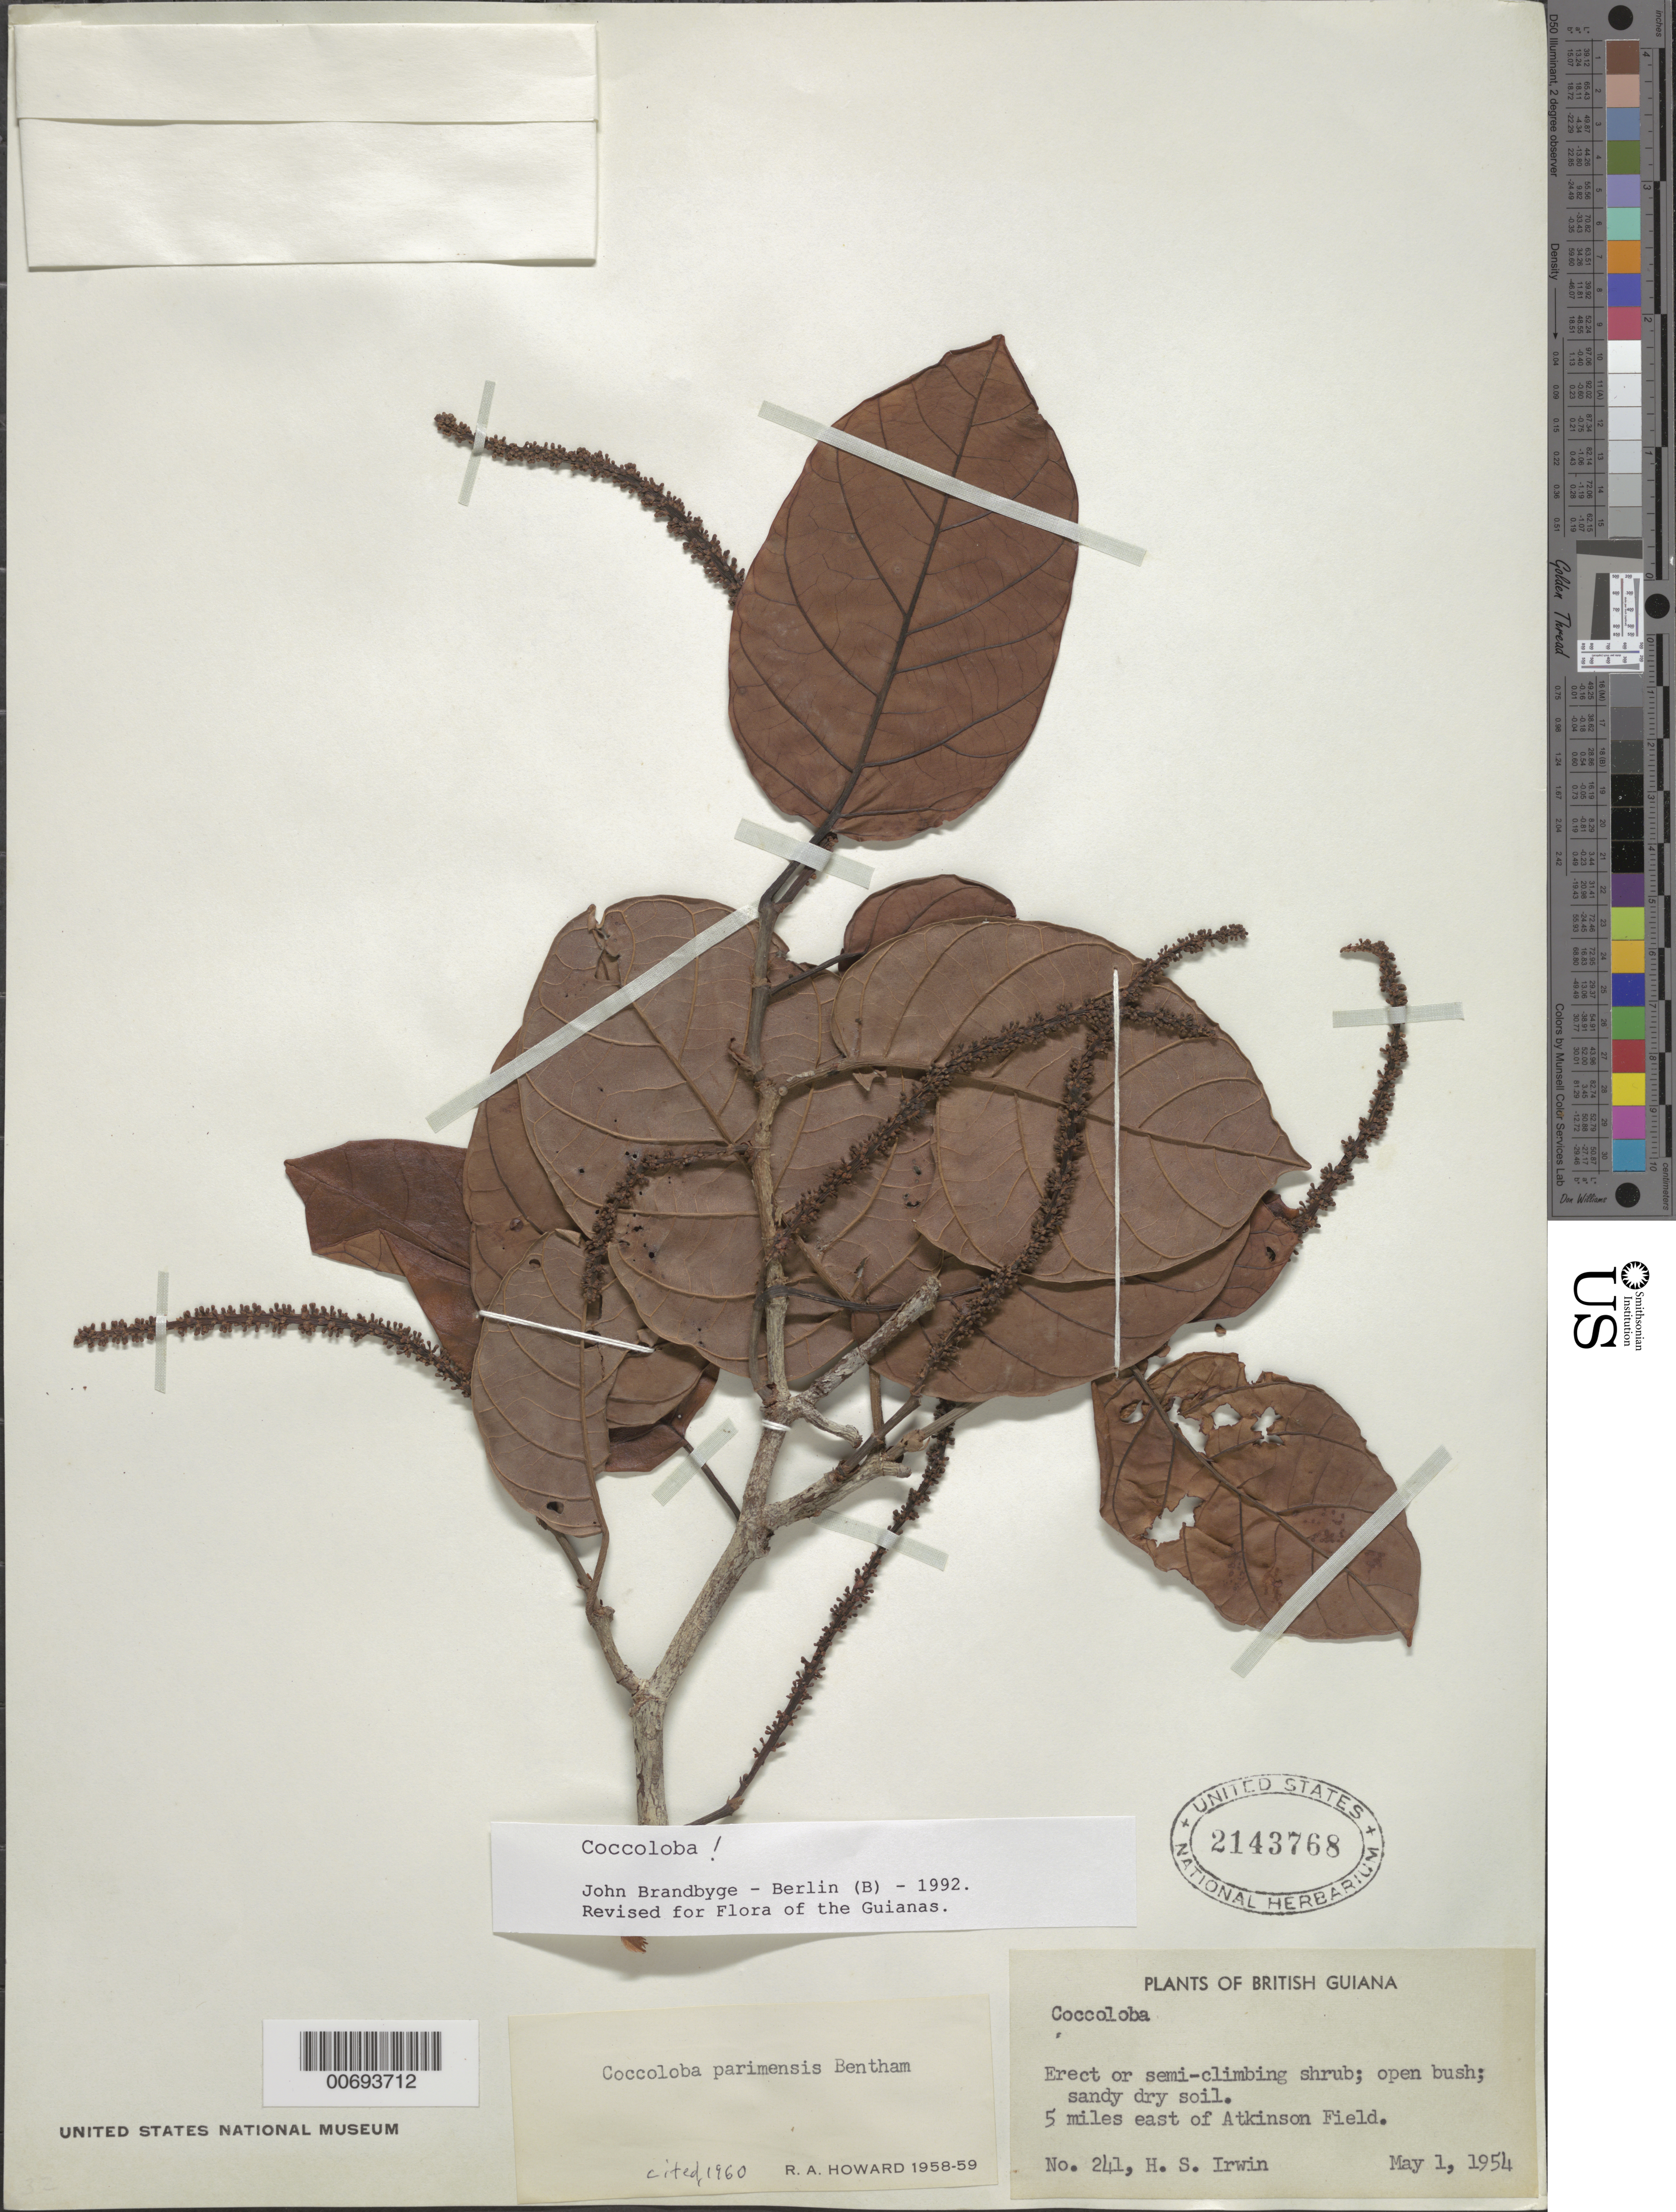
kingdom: Plantae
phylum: Tracheophyta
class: Magnoliopsida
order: Caryophyllales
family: Polygonaceae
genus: Coccoloba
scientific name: Coccoloba parimensis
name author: Benth.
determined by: Brandbyge, J.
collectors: H. Irwin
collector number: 241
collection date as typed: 1-May-54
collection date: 1954-05-01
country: Guyana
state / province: Demerara-Mahaica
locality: Atkinson Field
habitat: Open bush, sandy dry soil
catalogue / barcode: US 2134768